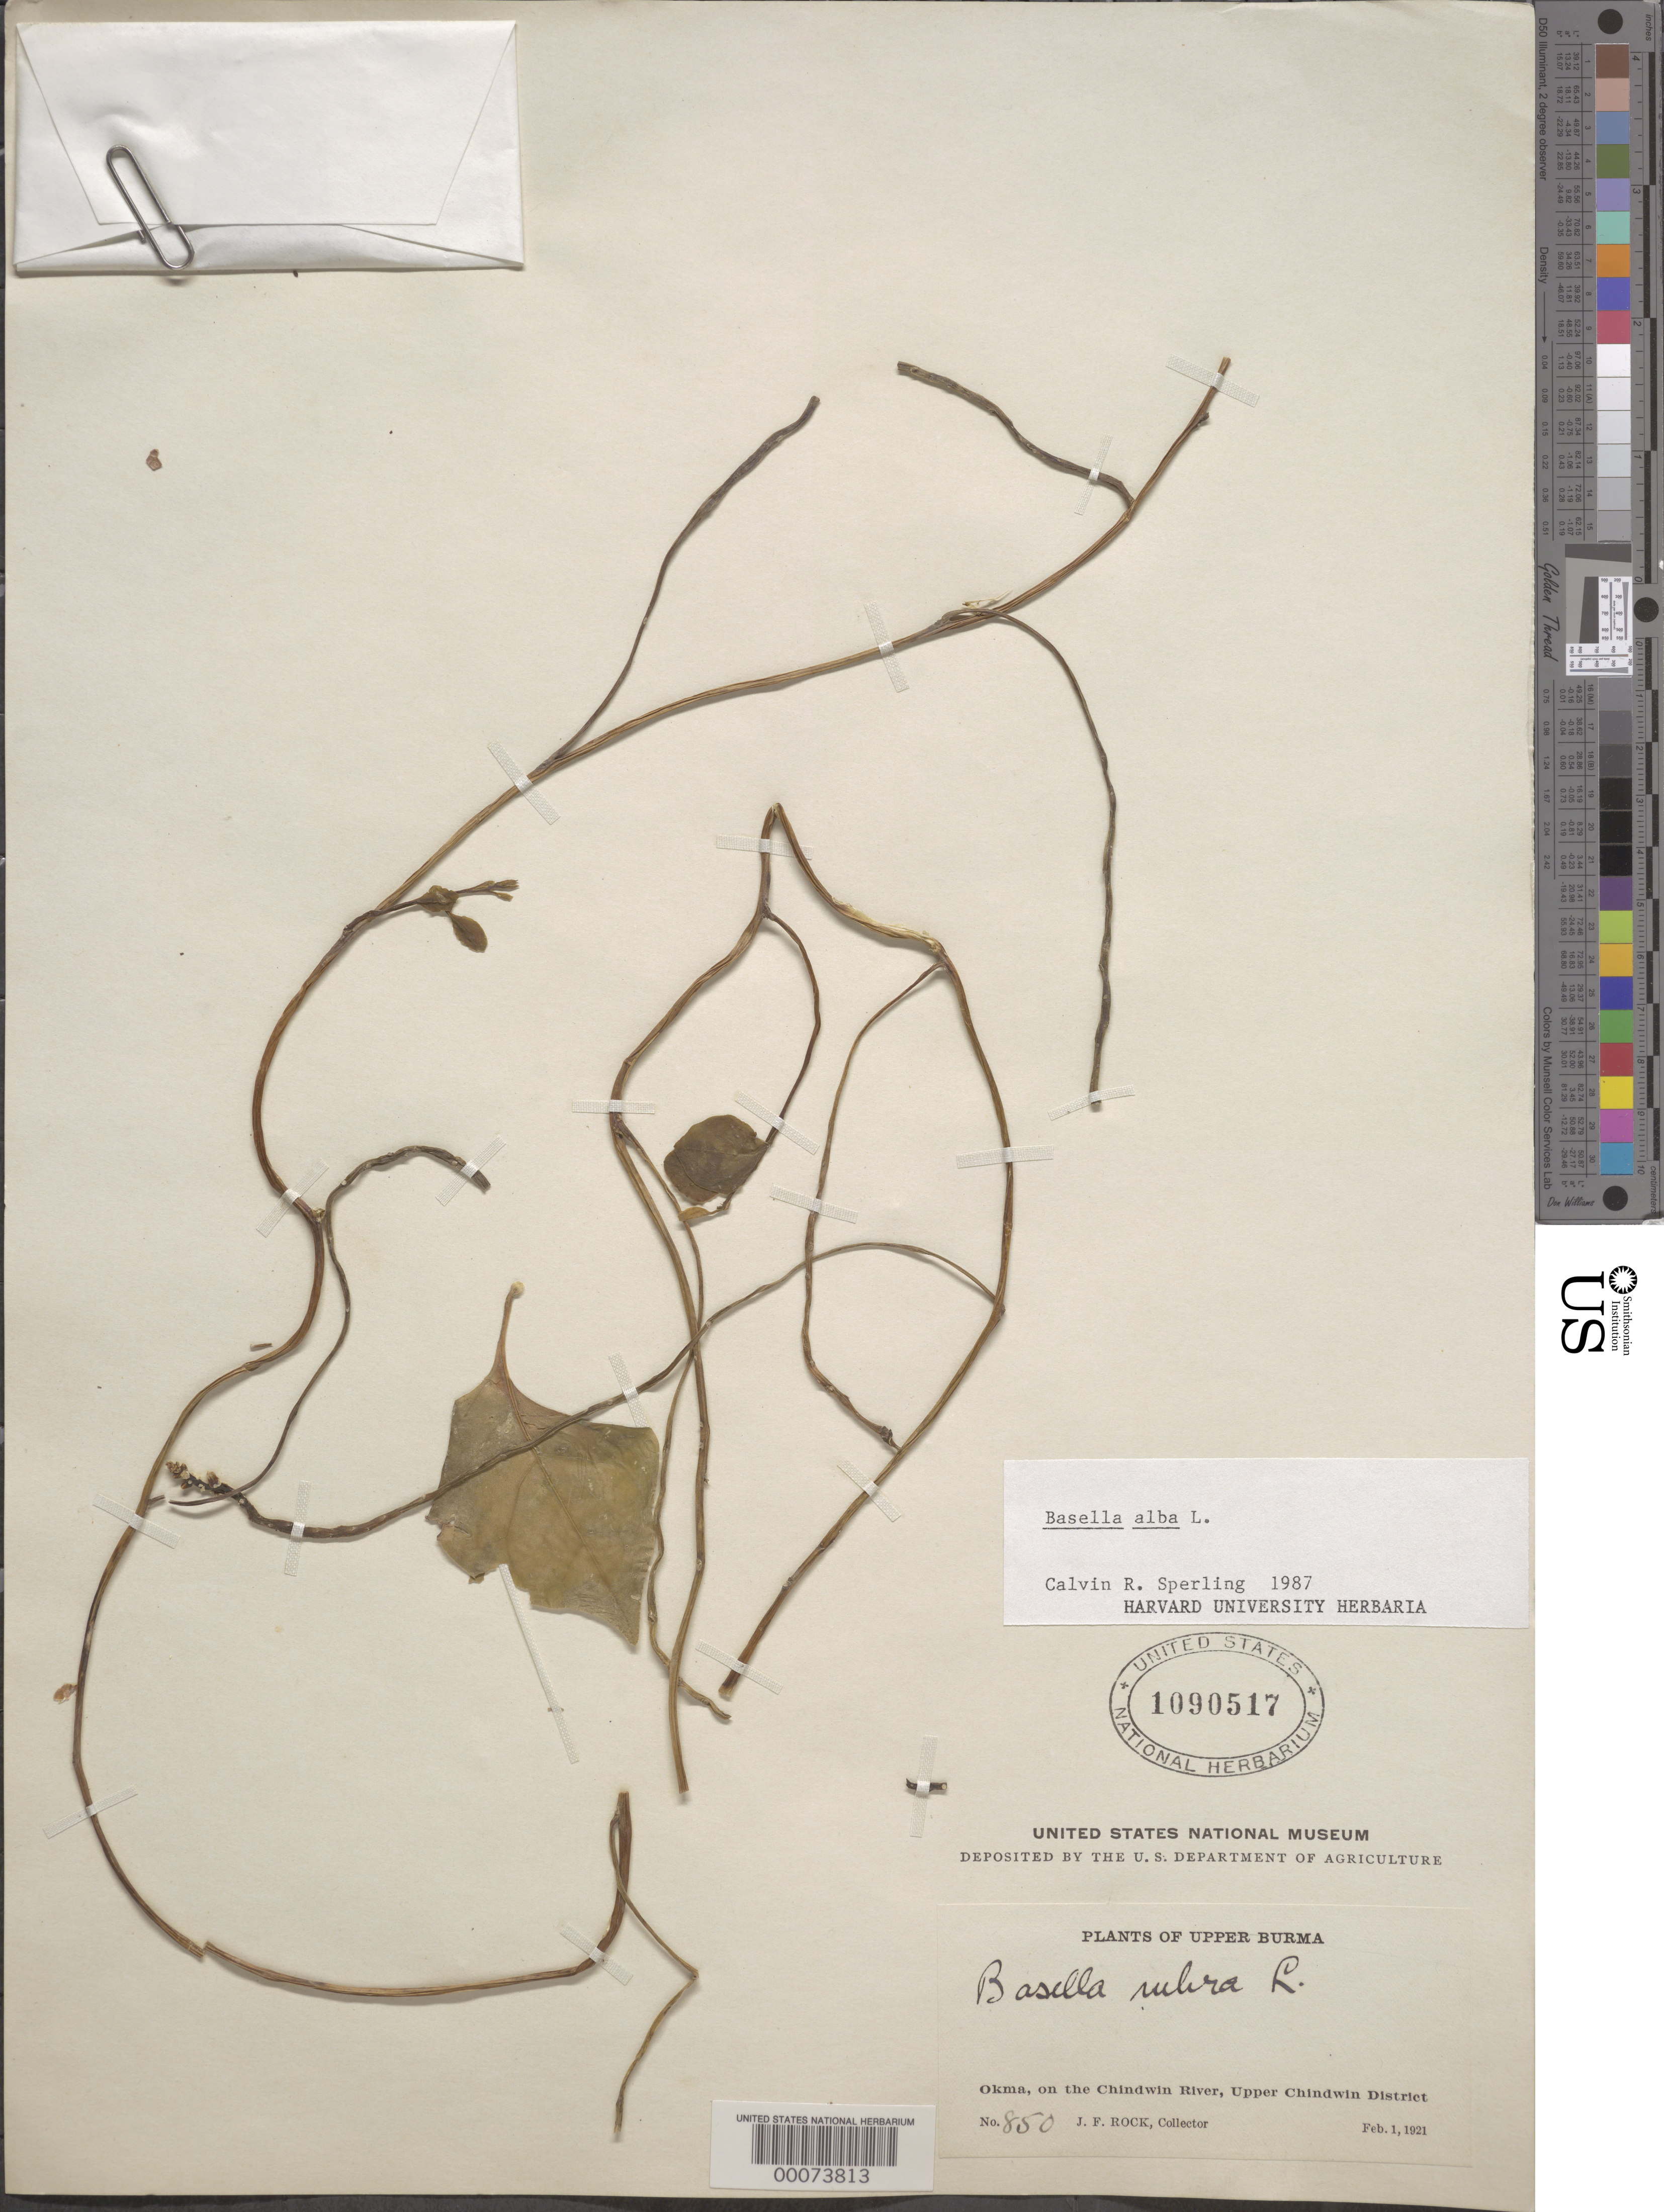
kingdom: Plantae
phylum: Tracheophyta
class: Magnoliopsida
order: Caryophyllales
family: Basellaceae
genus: Basella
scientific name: Basella alba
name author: L.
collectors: J. F. Rock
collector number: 850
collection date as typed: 01 Feb 1921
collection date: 1921-02-01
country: Myanmar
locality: Okma, on the Chindwin River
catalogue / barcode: US 1090517